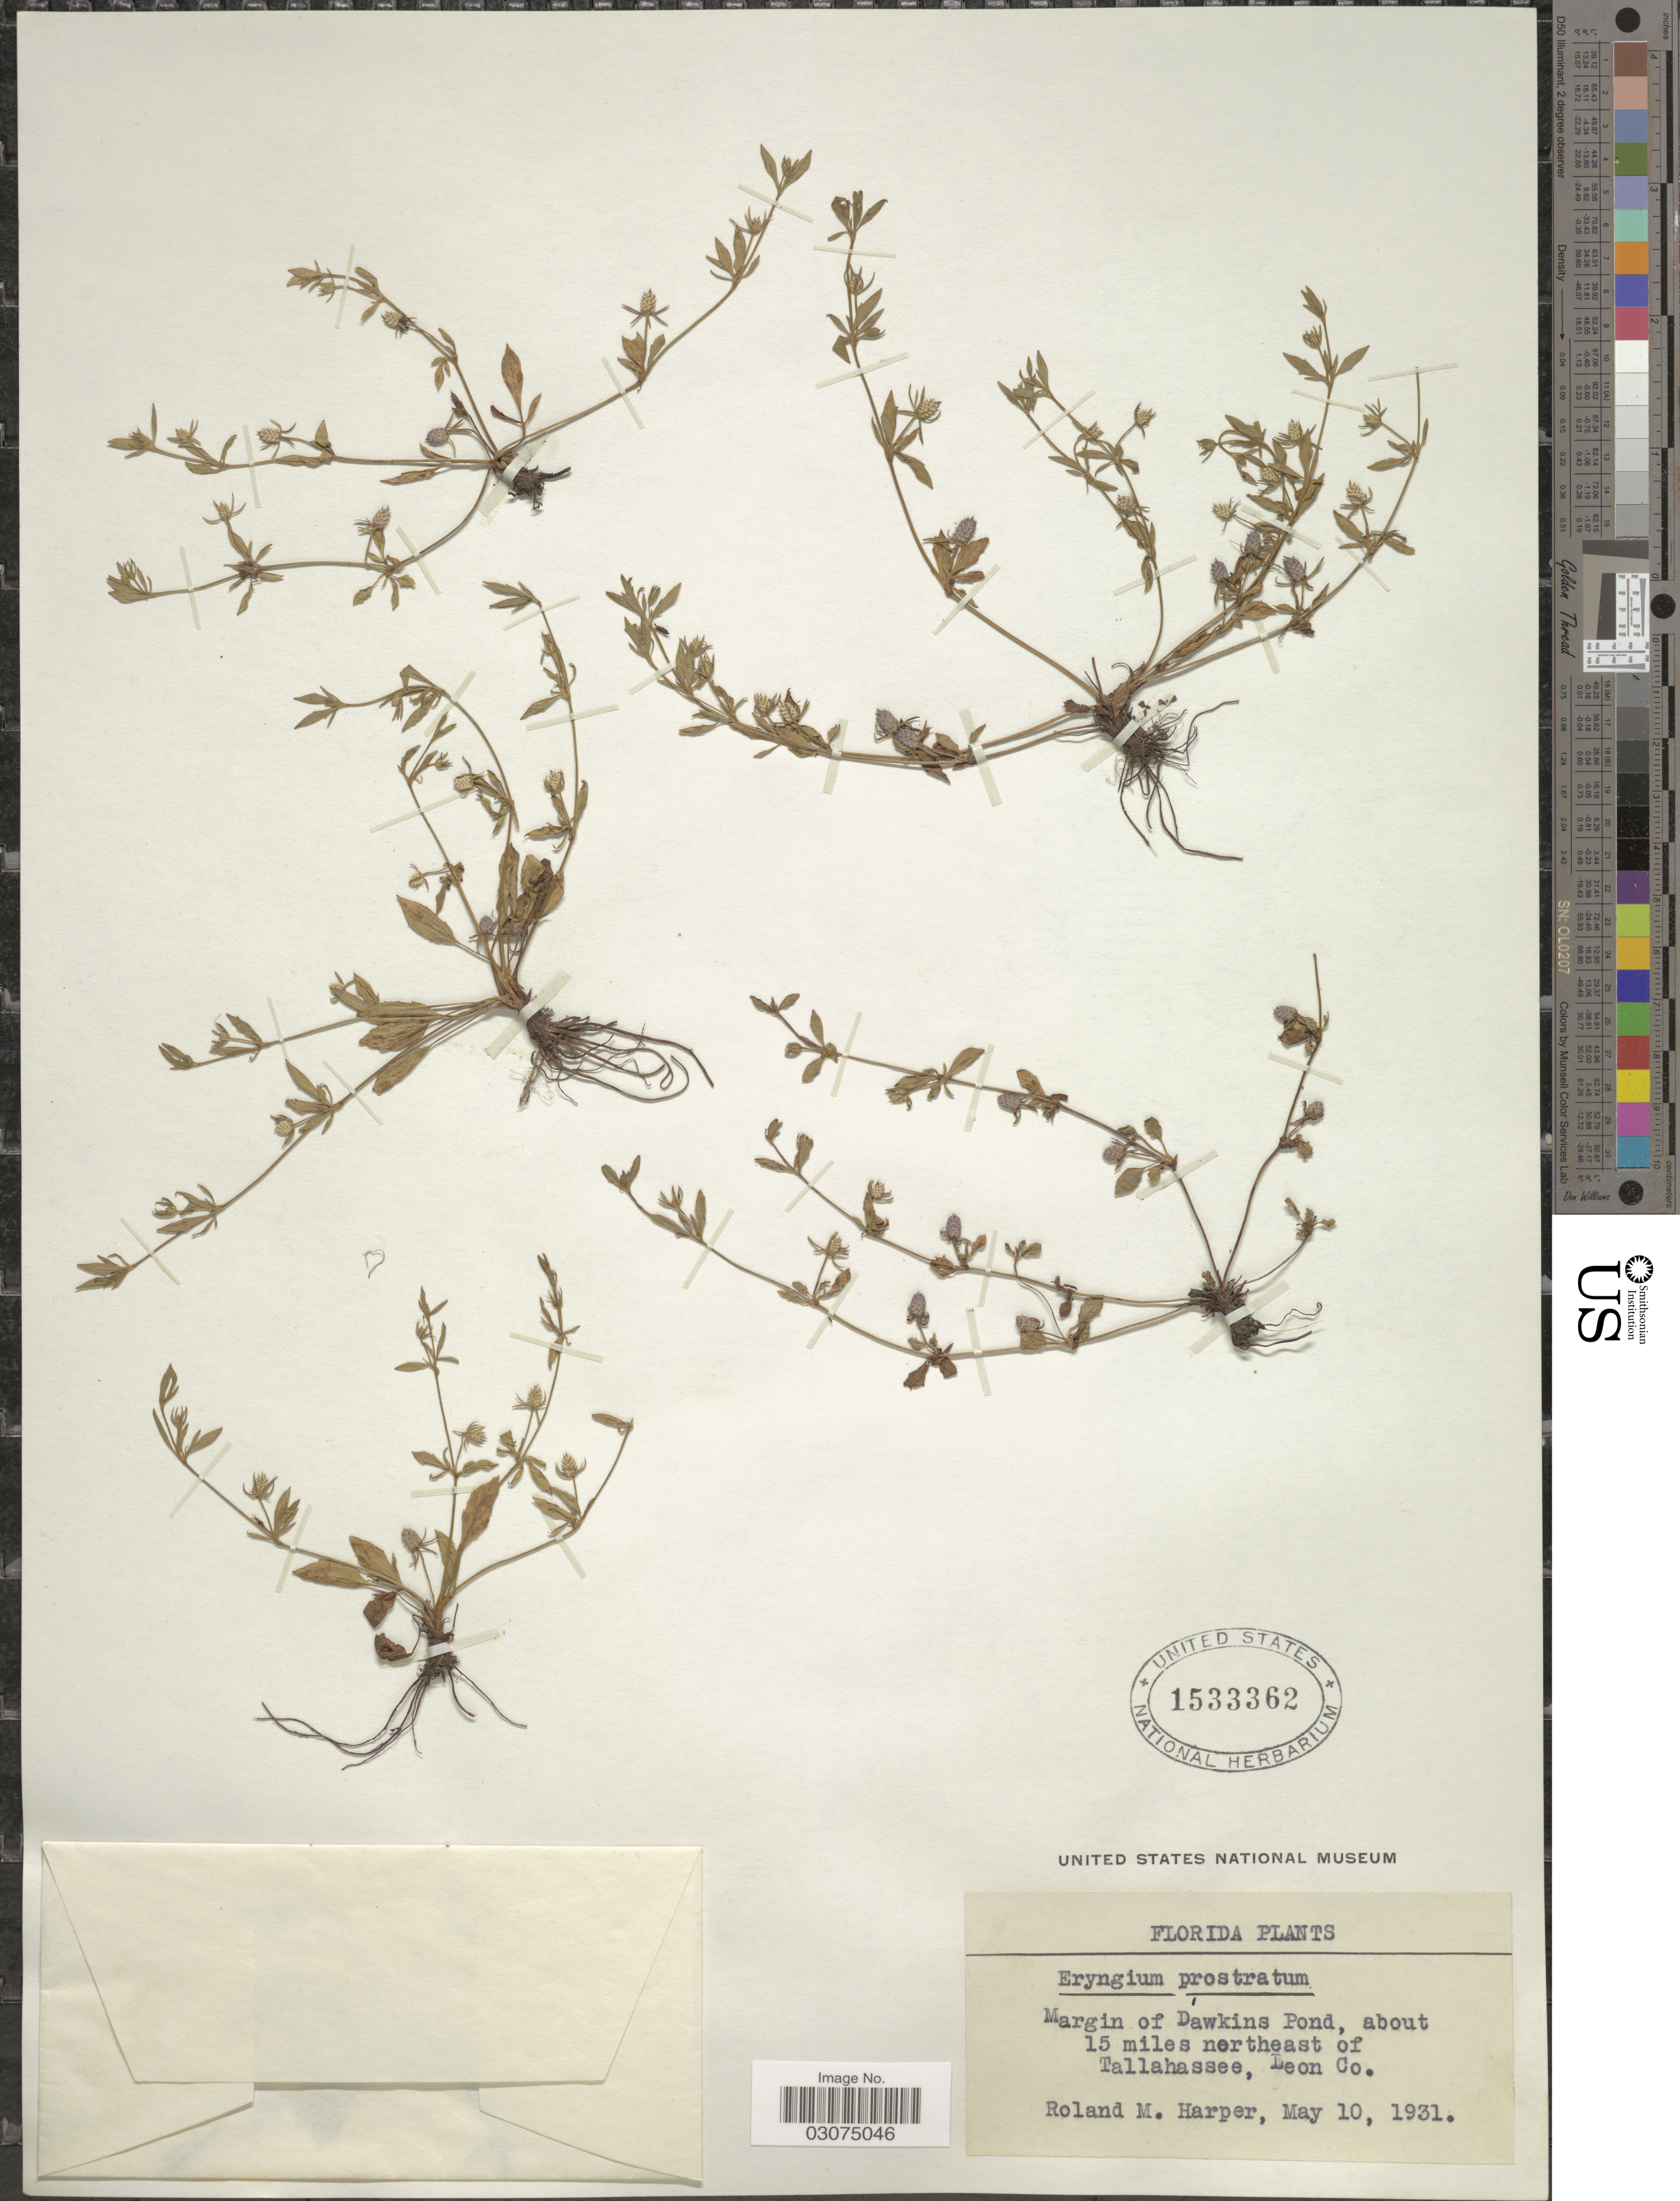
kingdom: Plantae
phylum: Tracheophyta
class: Magnoliopsida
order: Apiales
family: Apiaceae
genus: Eryngium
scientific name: Eryngium prostratum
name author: Nutt. ex DC.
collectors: R. M. Harper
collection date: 1931-05-10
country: United States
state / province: Florida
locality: Margin of Dawkins Pond, about 15 miles northeast of Tallahassee, Leon Co.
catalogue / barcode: US 1533362